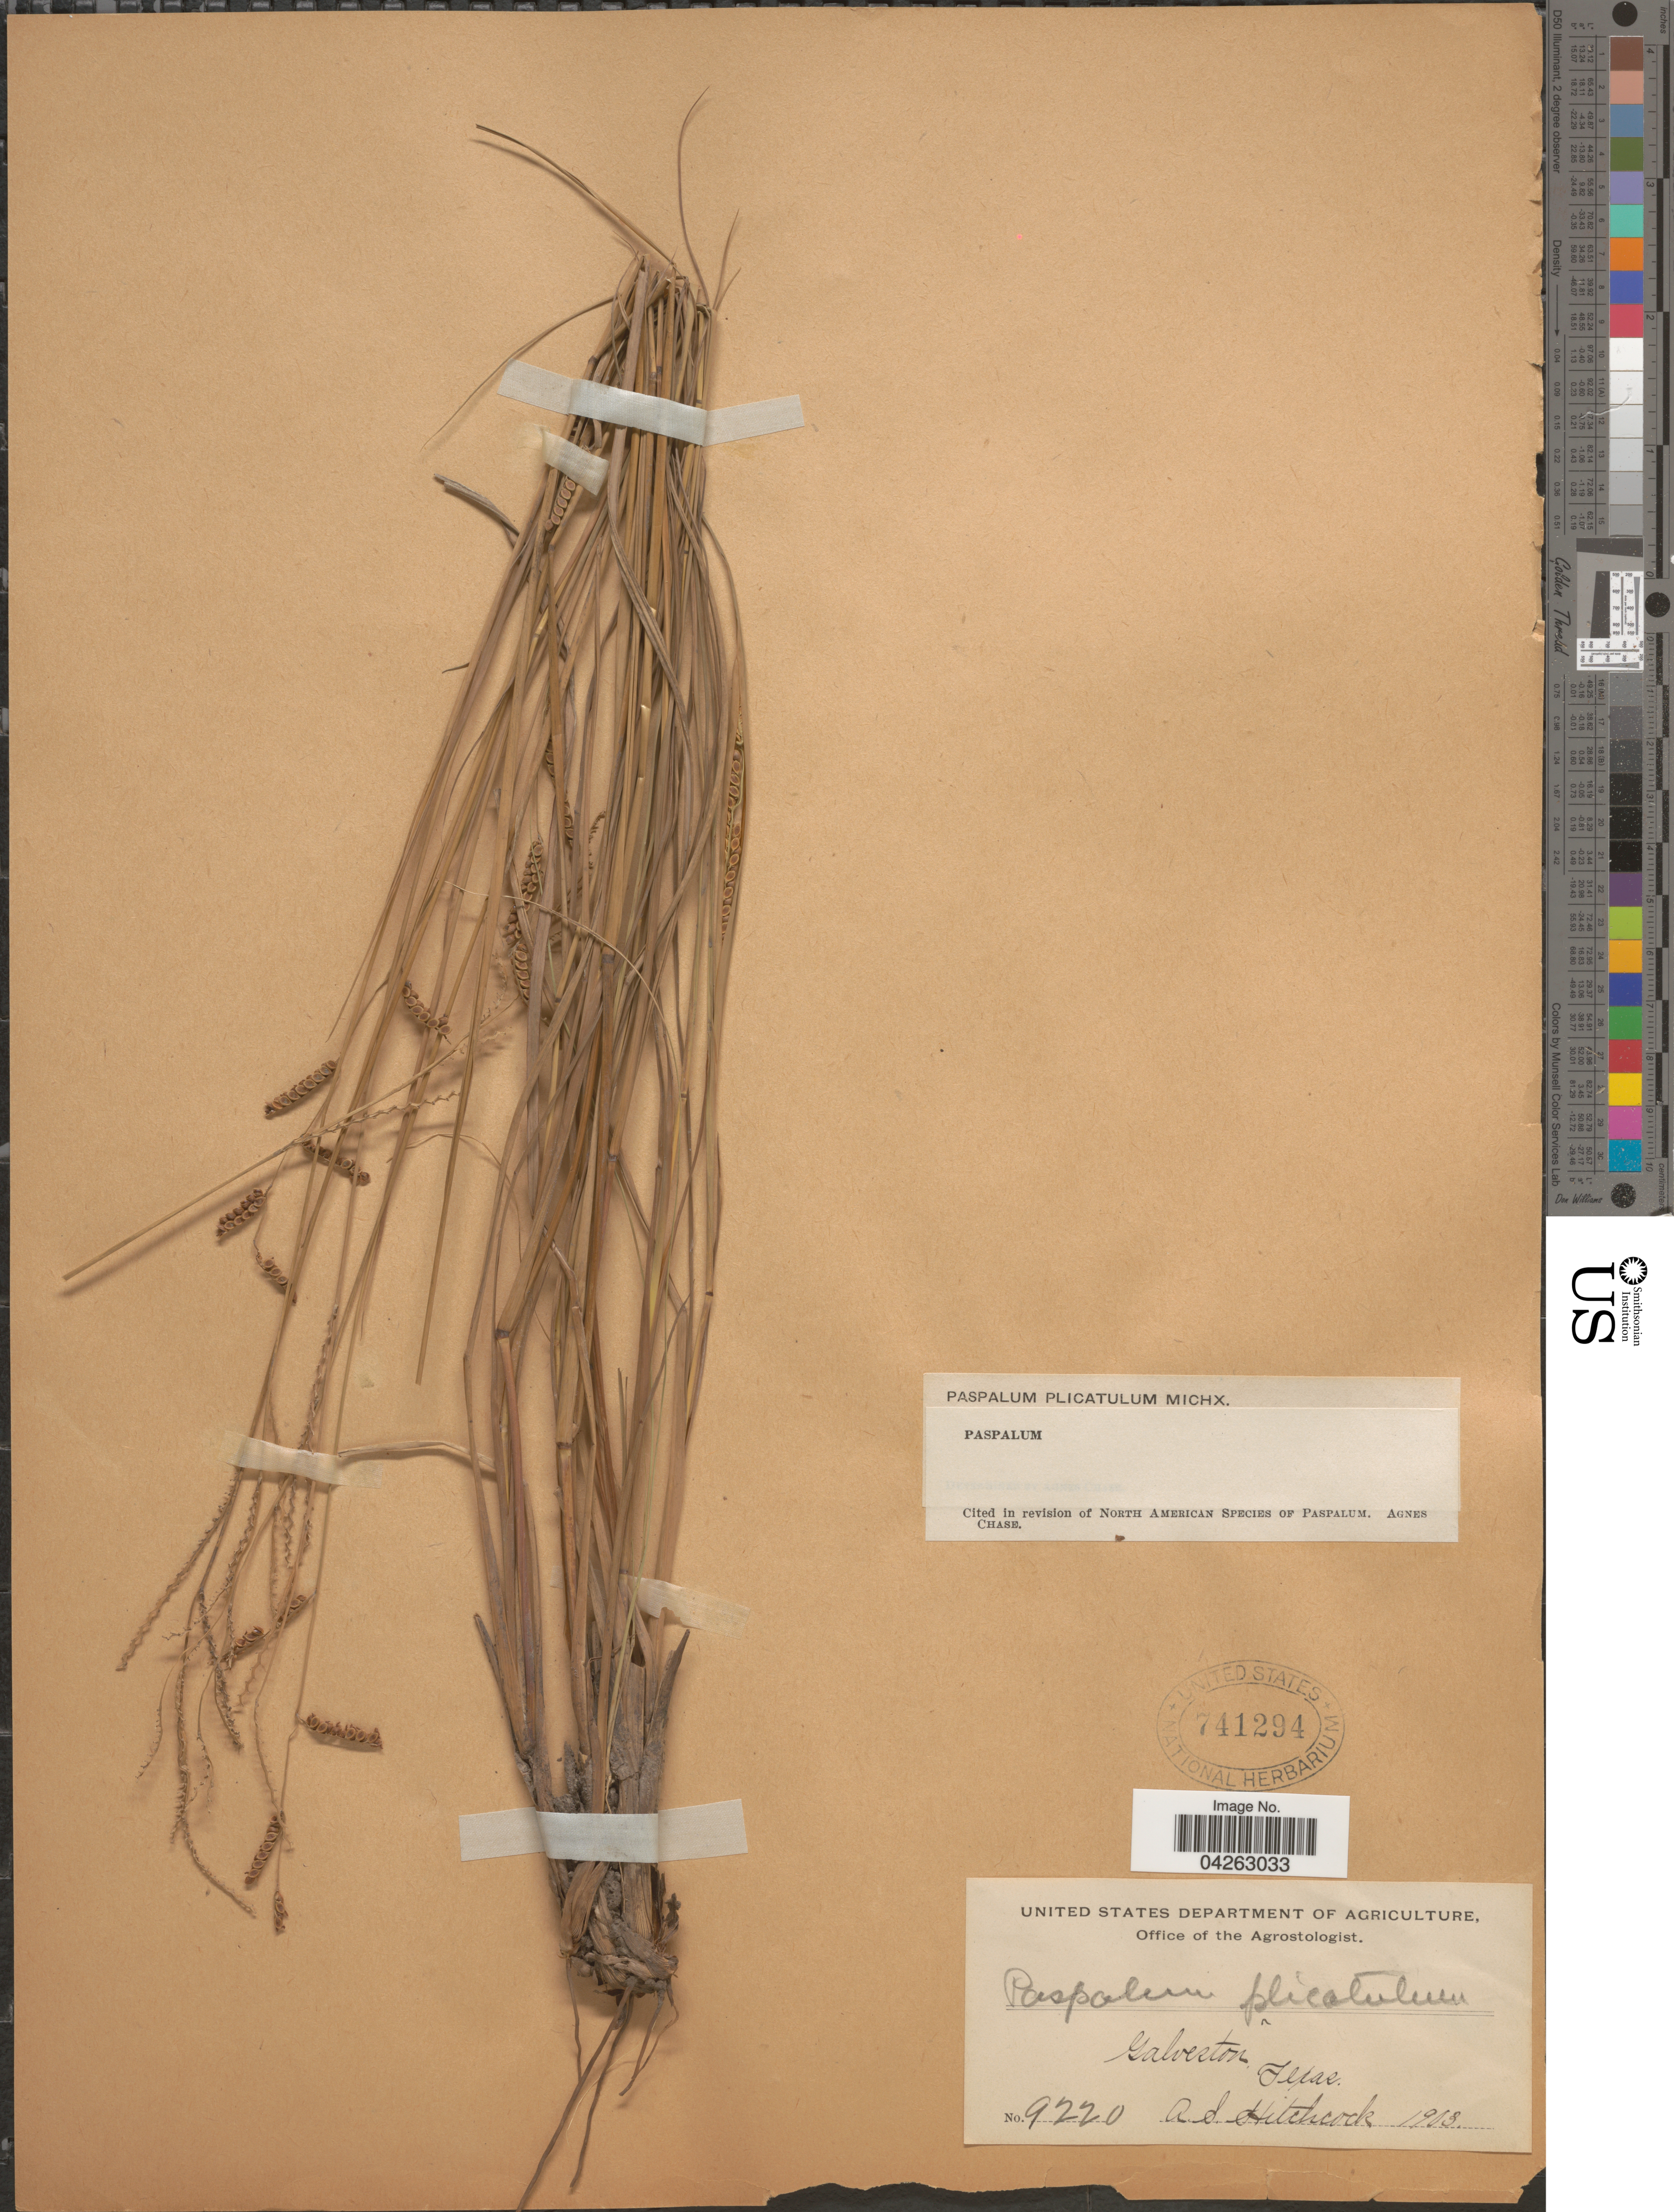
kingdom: Plantae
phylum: Tracheophyta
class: Liliopsida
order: Poales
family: Poaceae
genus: Paspalum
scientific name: Paspalum plicatulum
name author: Michx.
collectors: A. S. Hitchcock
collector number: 9220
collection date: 1903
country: United States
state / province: Texas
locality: Galveston.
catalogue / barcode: US 741294